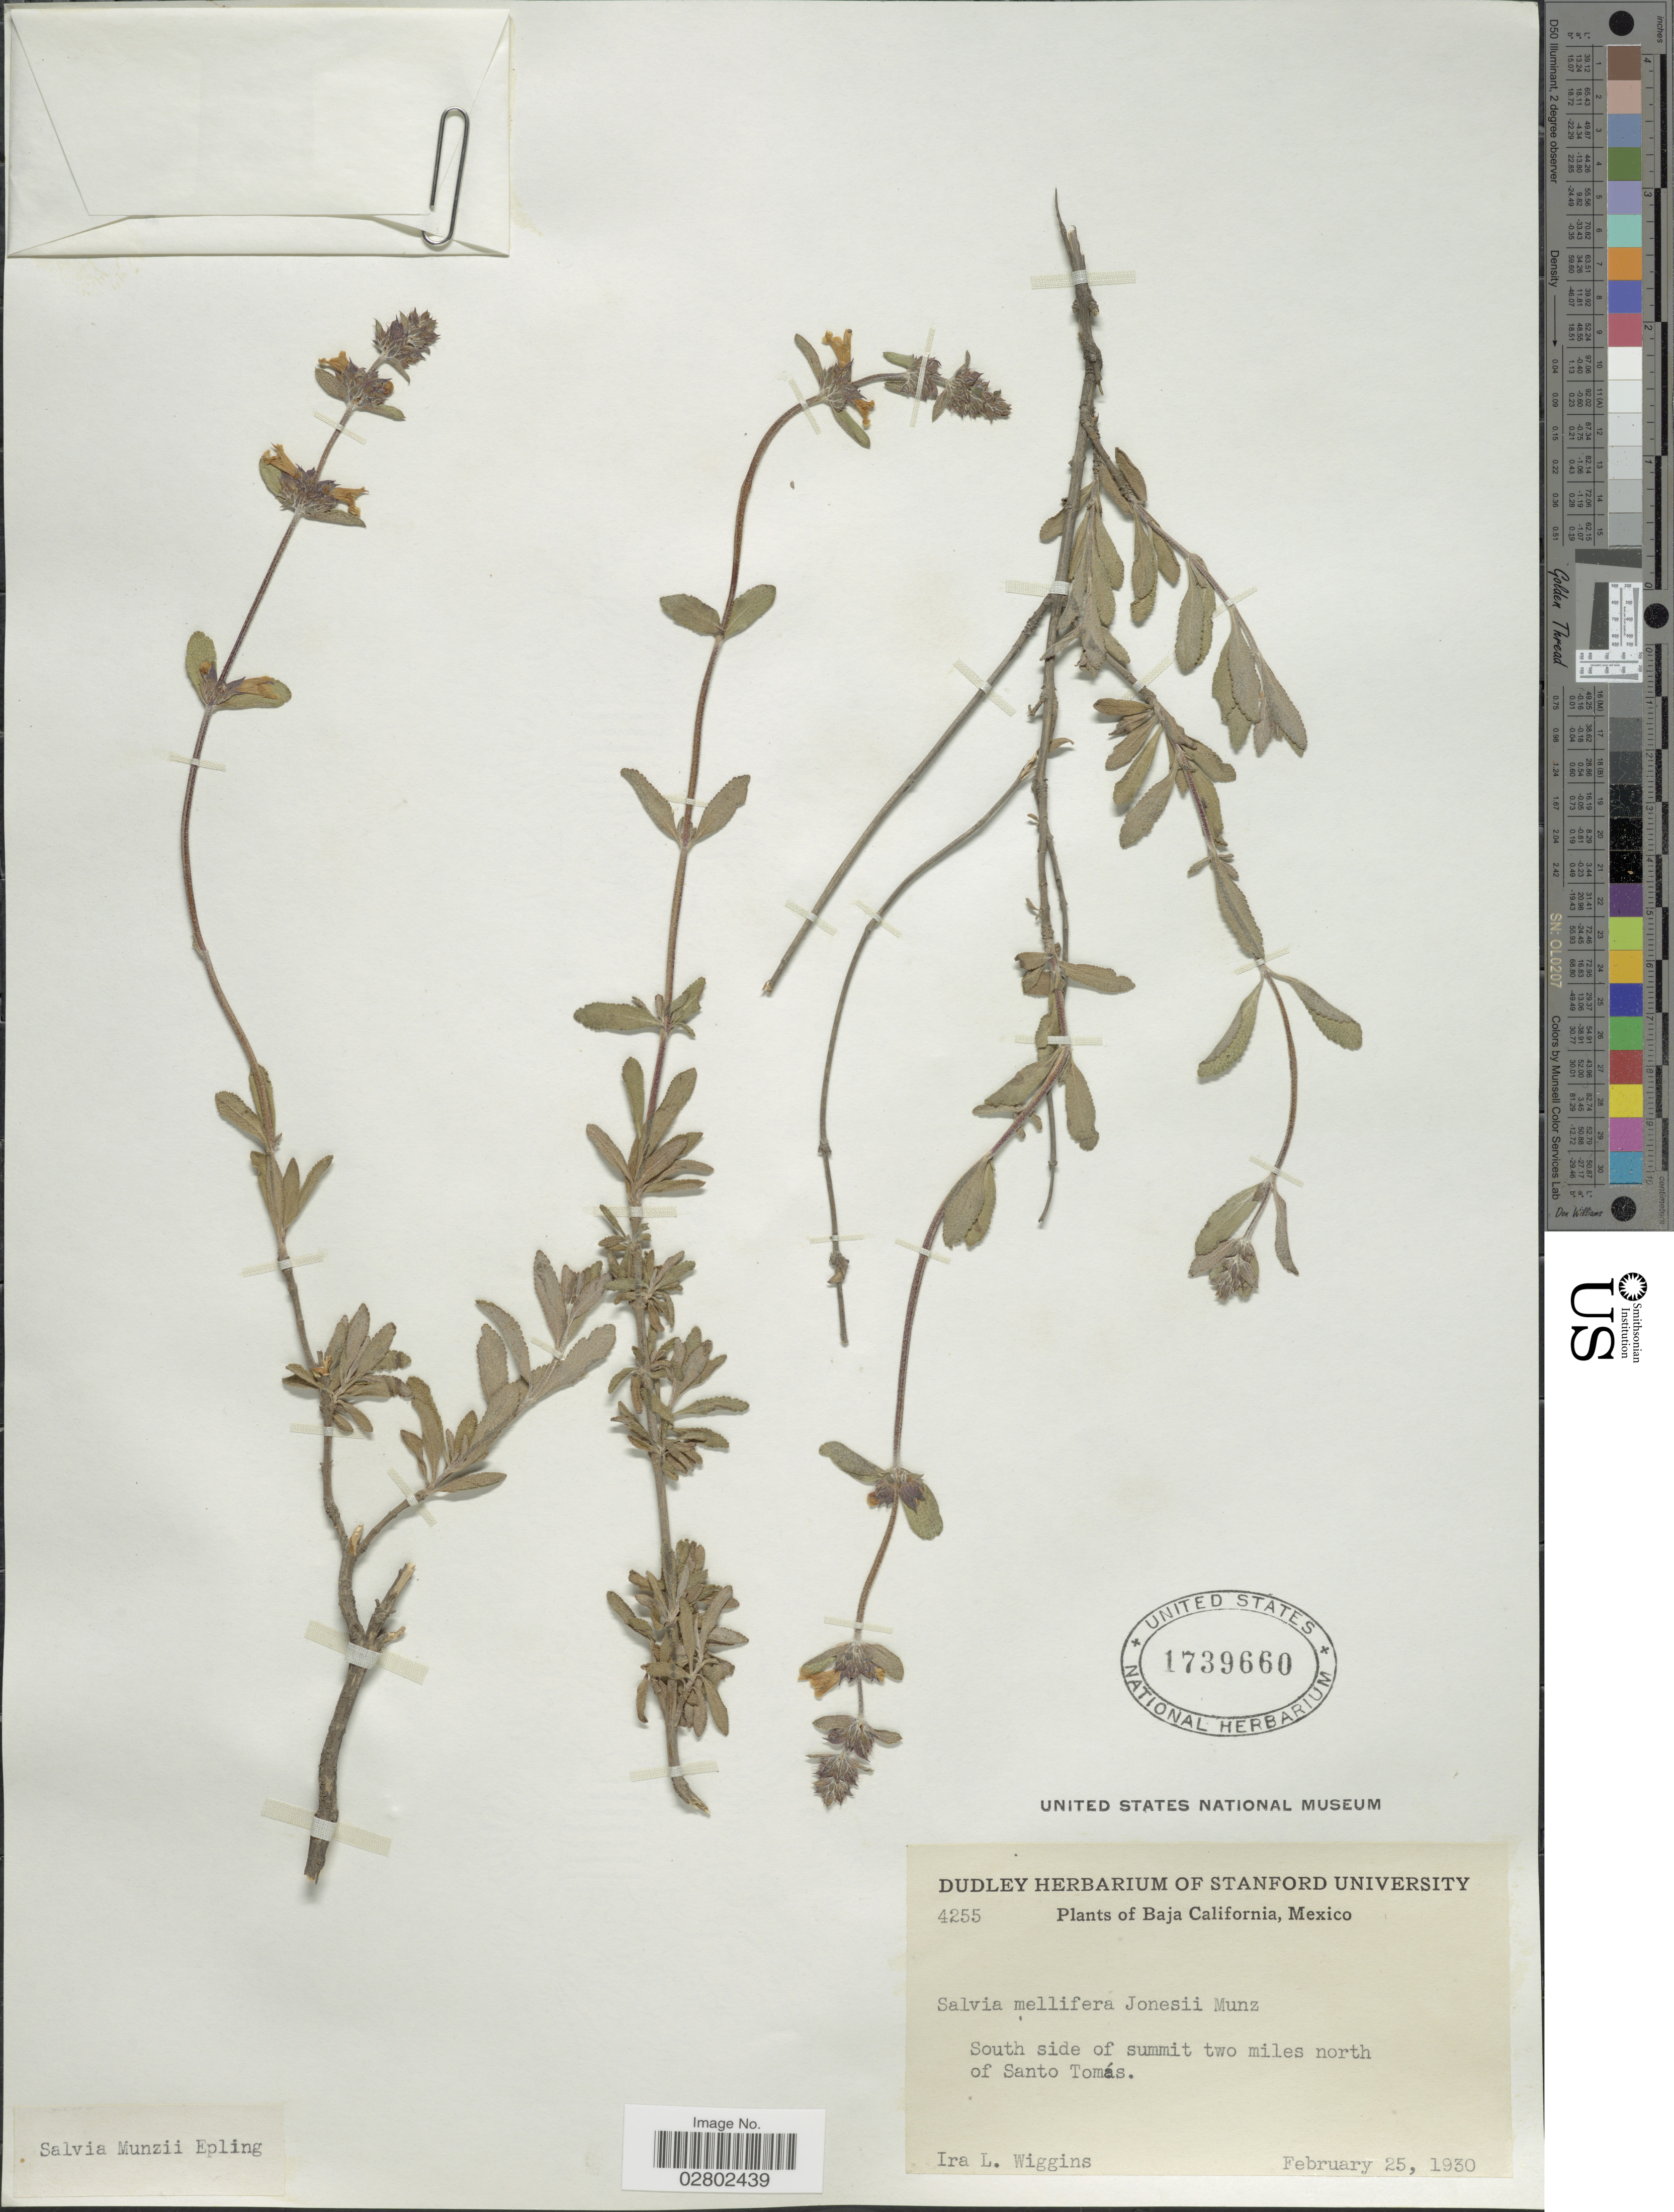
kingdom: Plantae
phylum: Tracheophyta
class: Magnoliopsida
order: Lamiales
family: Lamiaceae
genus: Salvia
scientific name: Salvia munzii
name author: Epling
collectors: I. L. Wiggins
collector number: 4255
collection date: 1930-02-25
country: Mexico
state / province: Baja California Norte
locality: South side of summit two miles north of Santo Tomás.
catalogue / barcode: US 1739660